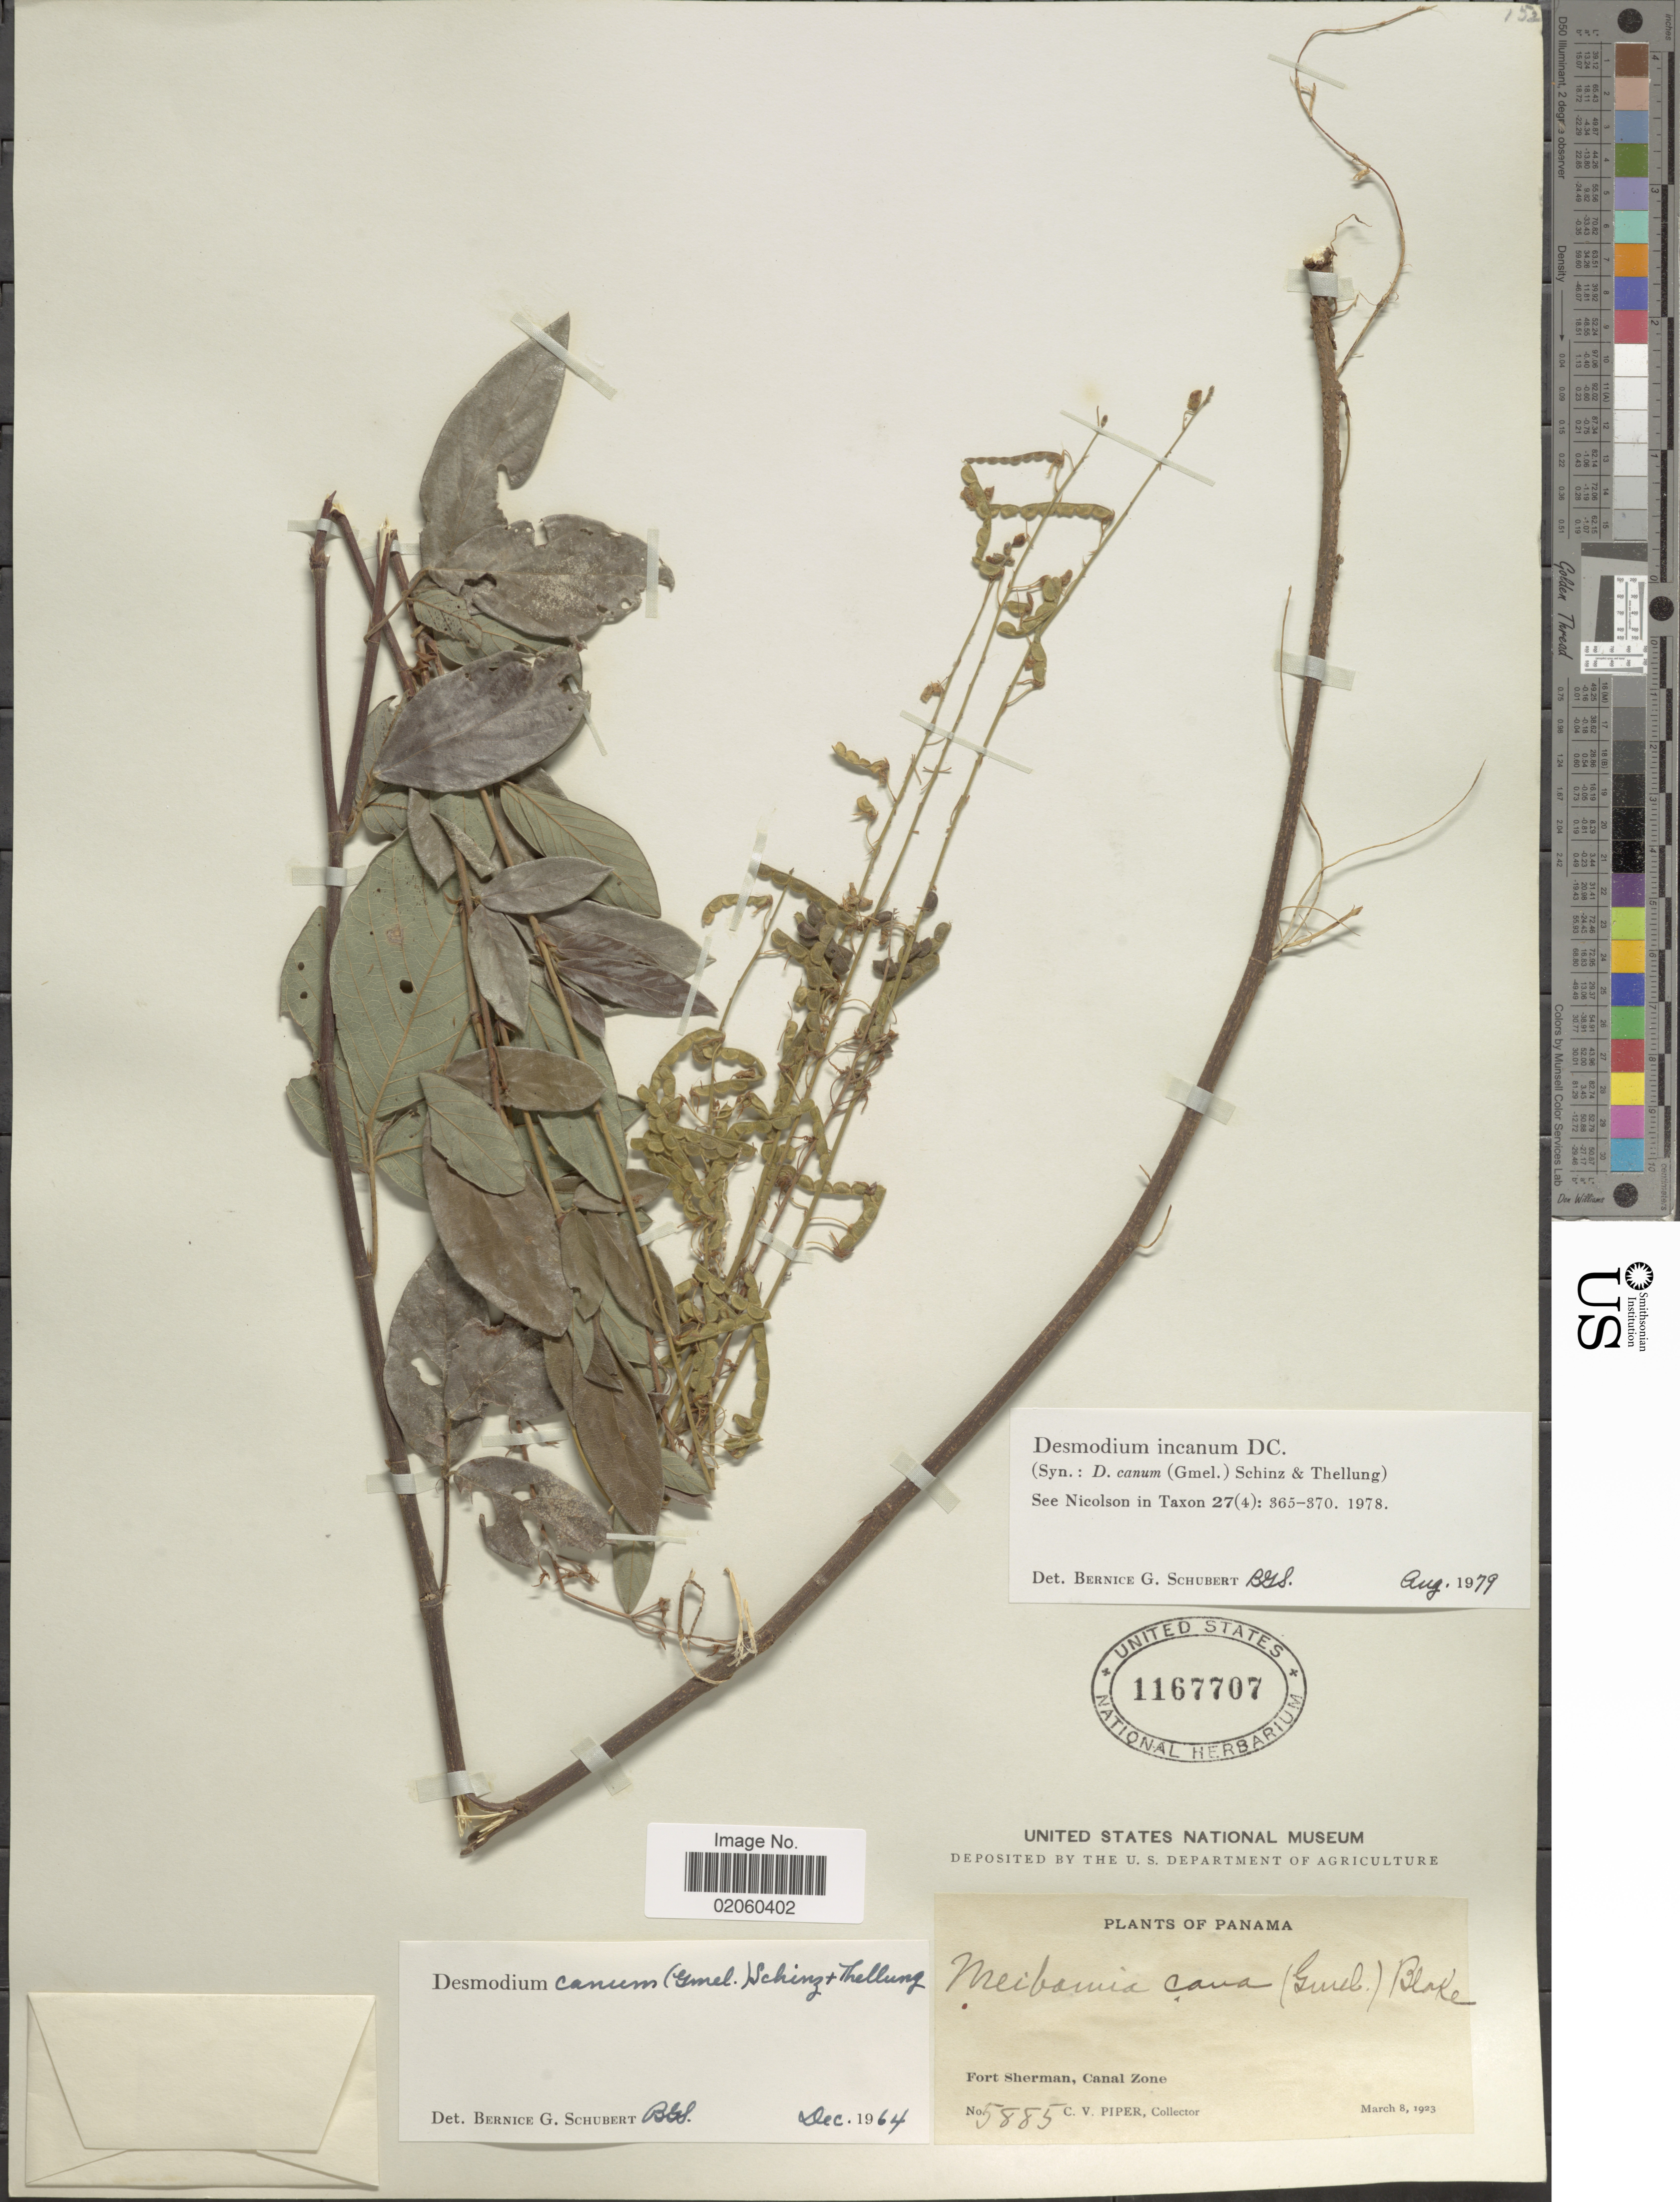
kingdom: Plantae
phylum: Tracheophyta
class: Magnoliopsida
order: Fabales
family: Fabaceae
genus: Desmodium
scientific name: Desmodium incanum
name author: (Sw.) DC.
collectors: C. V. Piper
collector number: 5885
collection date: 1923-03-08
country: Panama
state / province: Colón / Panamá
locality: Fort Sherman, Canal Zone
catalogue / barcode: US 1167707